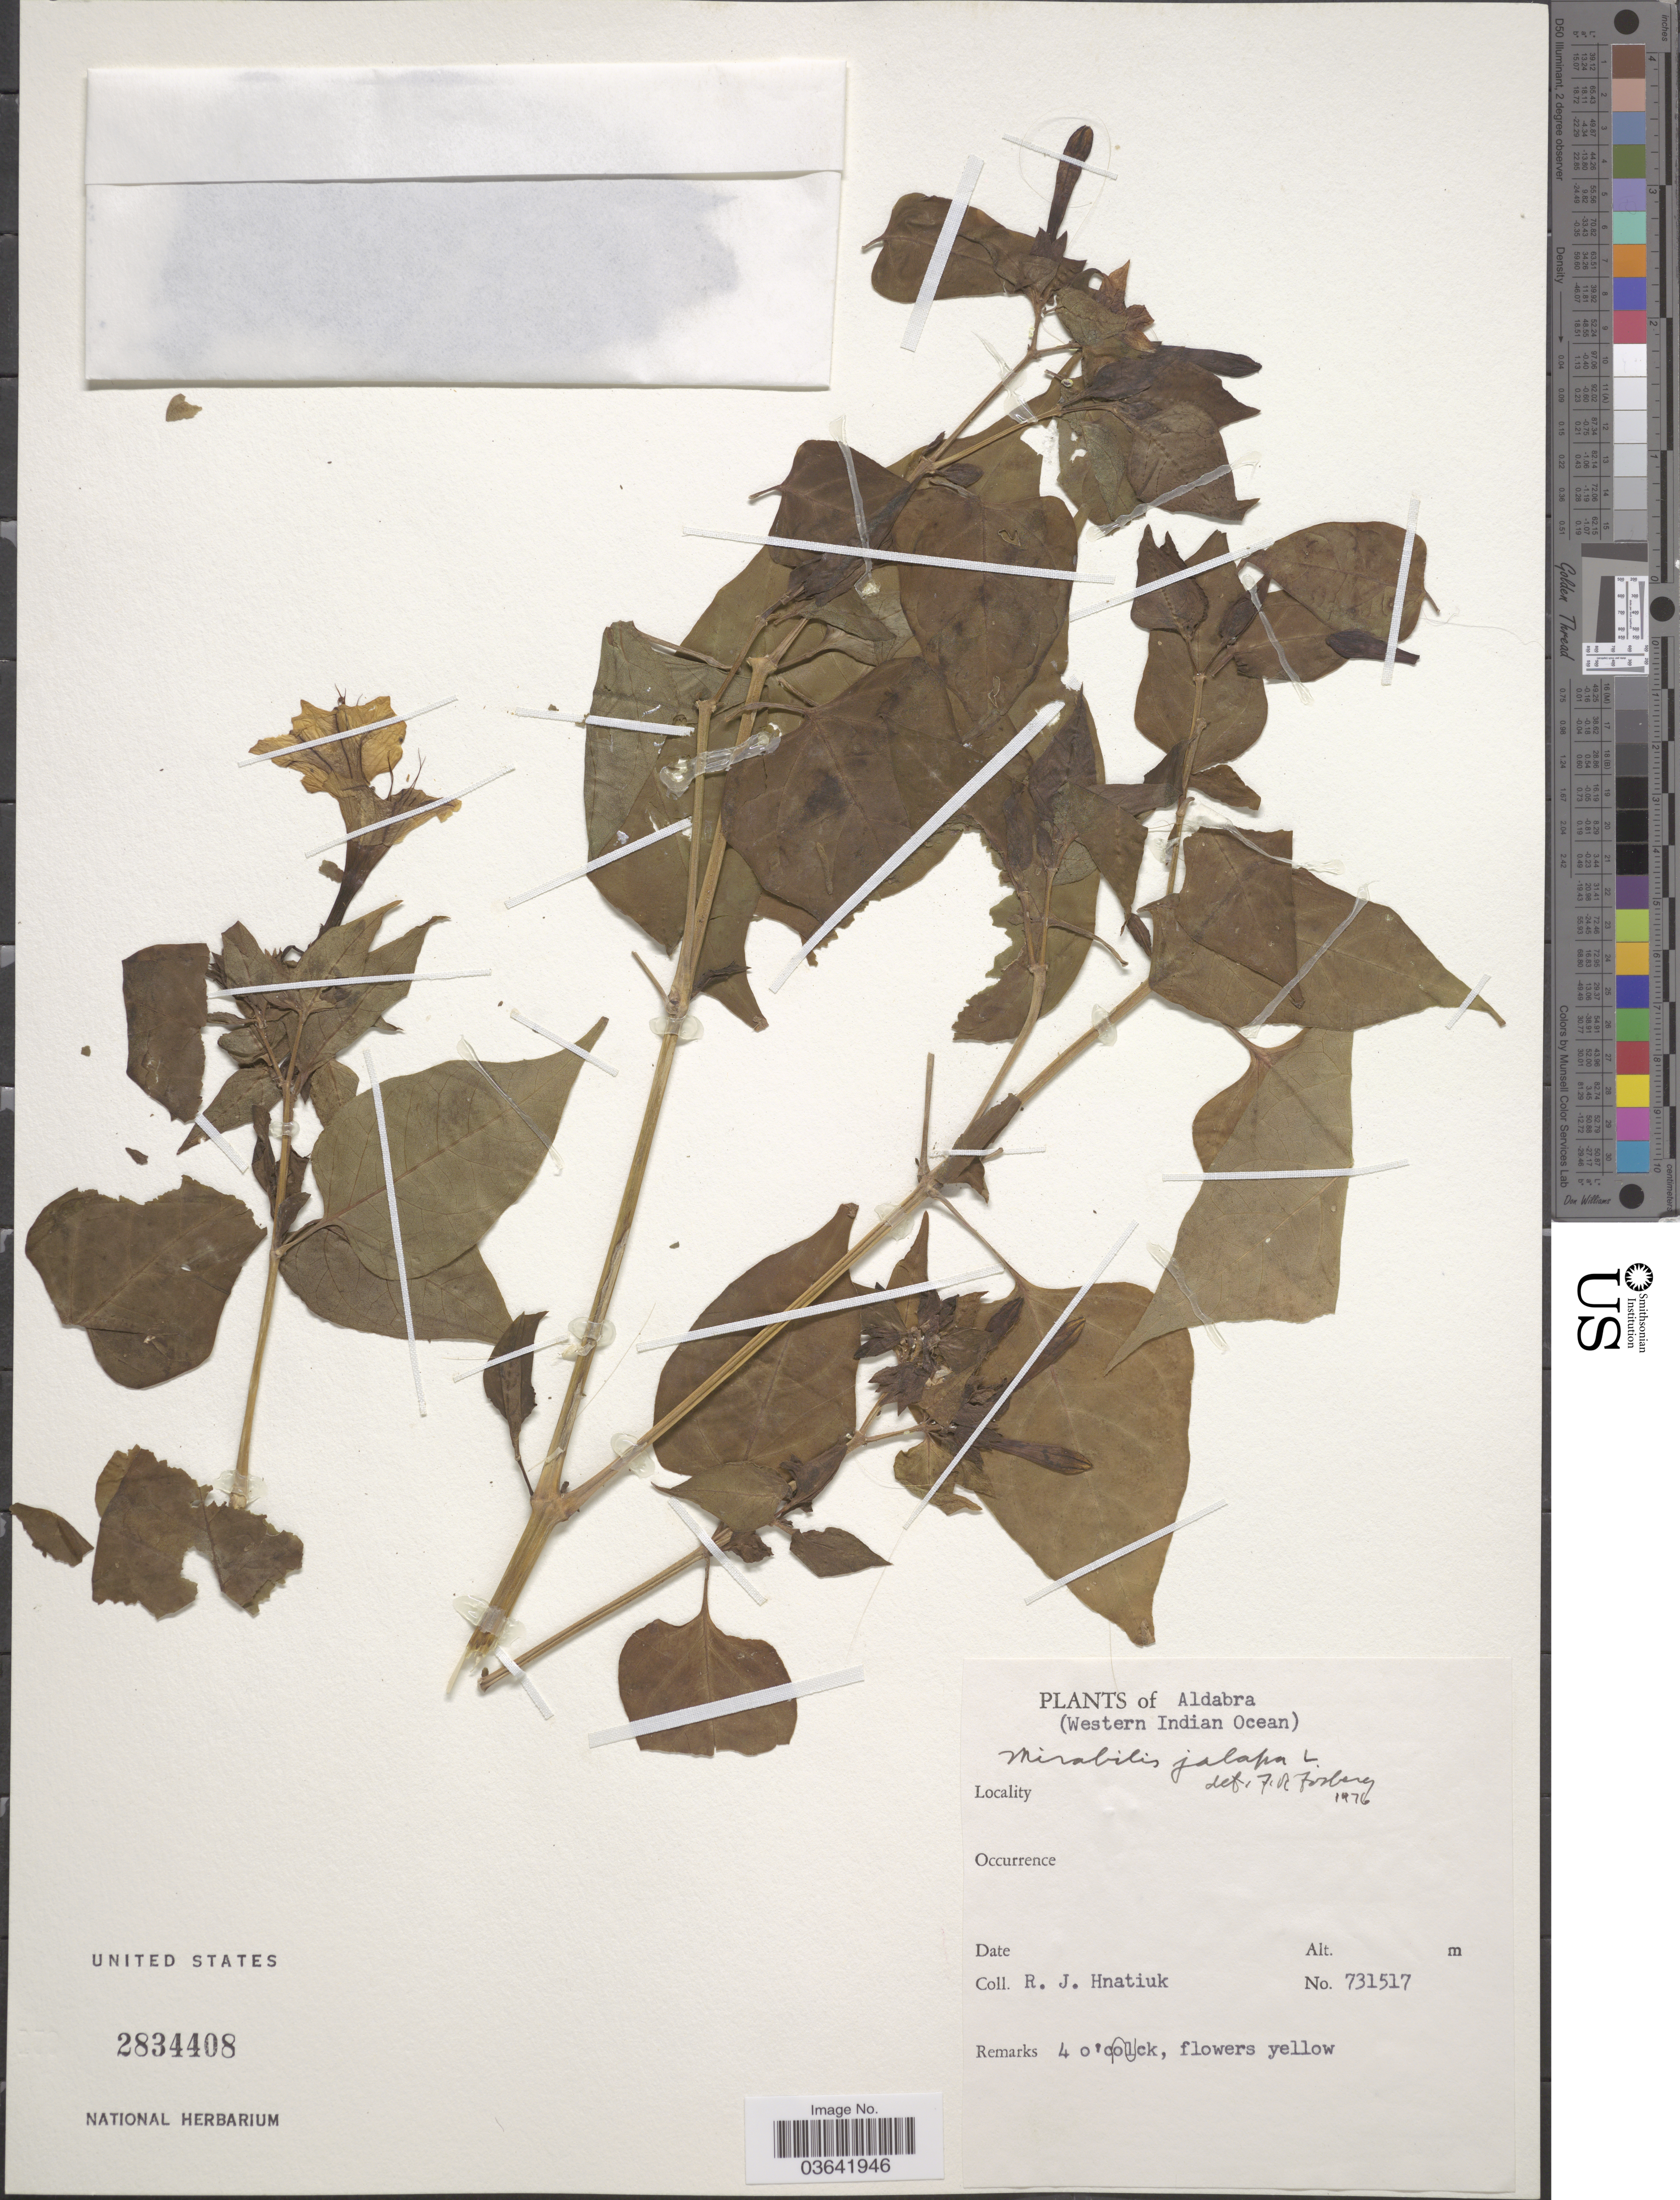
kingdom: Plantae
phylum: Tracheophyta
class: Magnoliopsida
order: Caryophyllales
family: Nyctaginaceae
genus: Mirabilis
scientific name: Mirabilis jalapa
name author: L.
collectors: R. Hnatiuk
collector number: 731517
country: Seychelles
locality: Aldabra (Western Indian Ocean).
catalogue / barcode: US 2834408